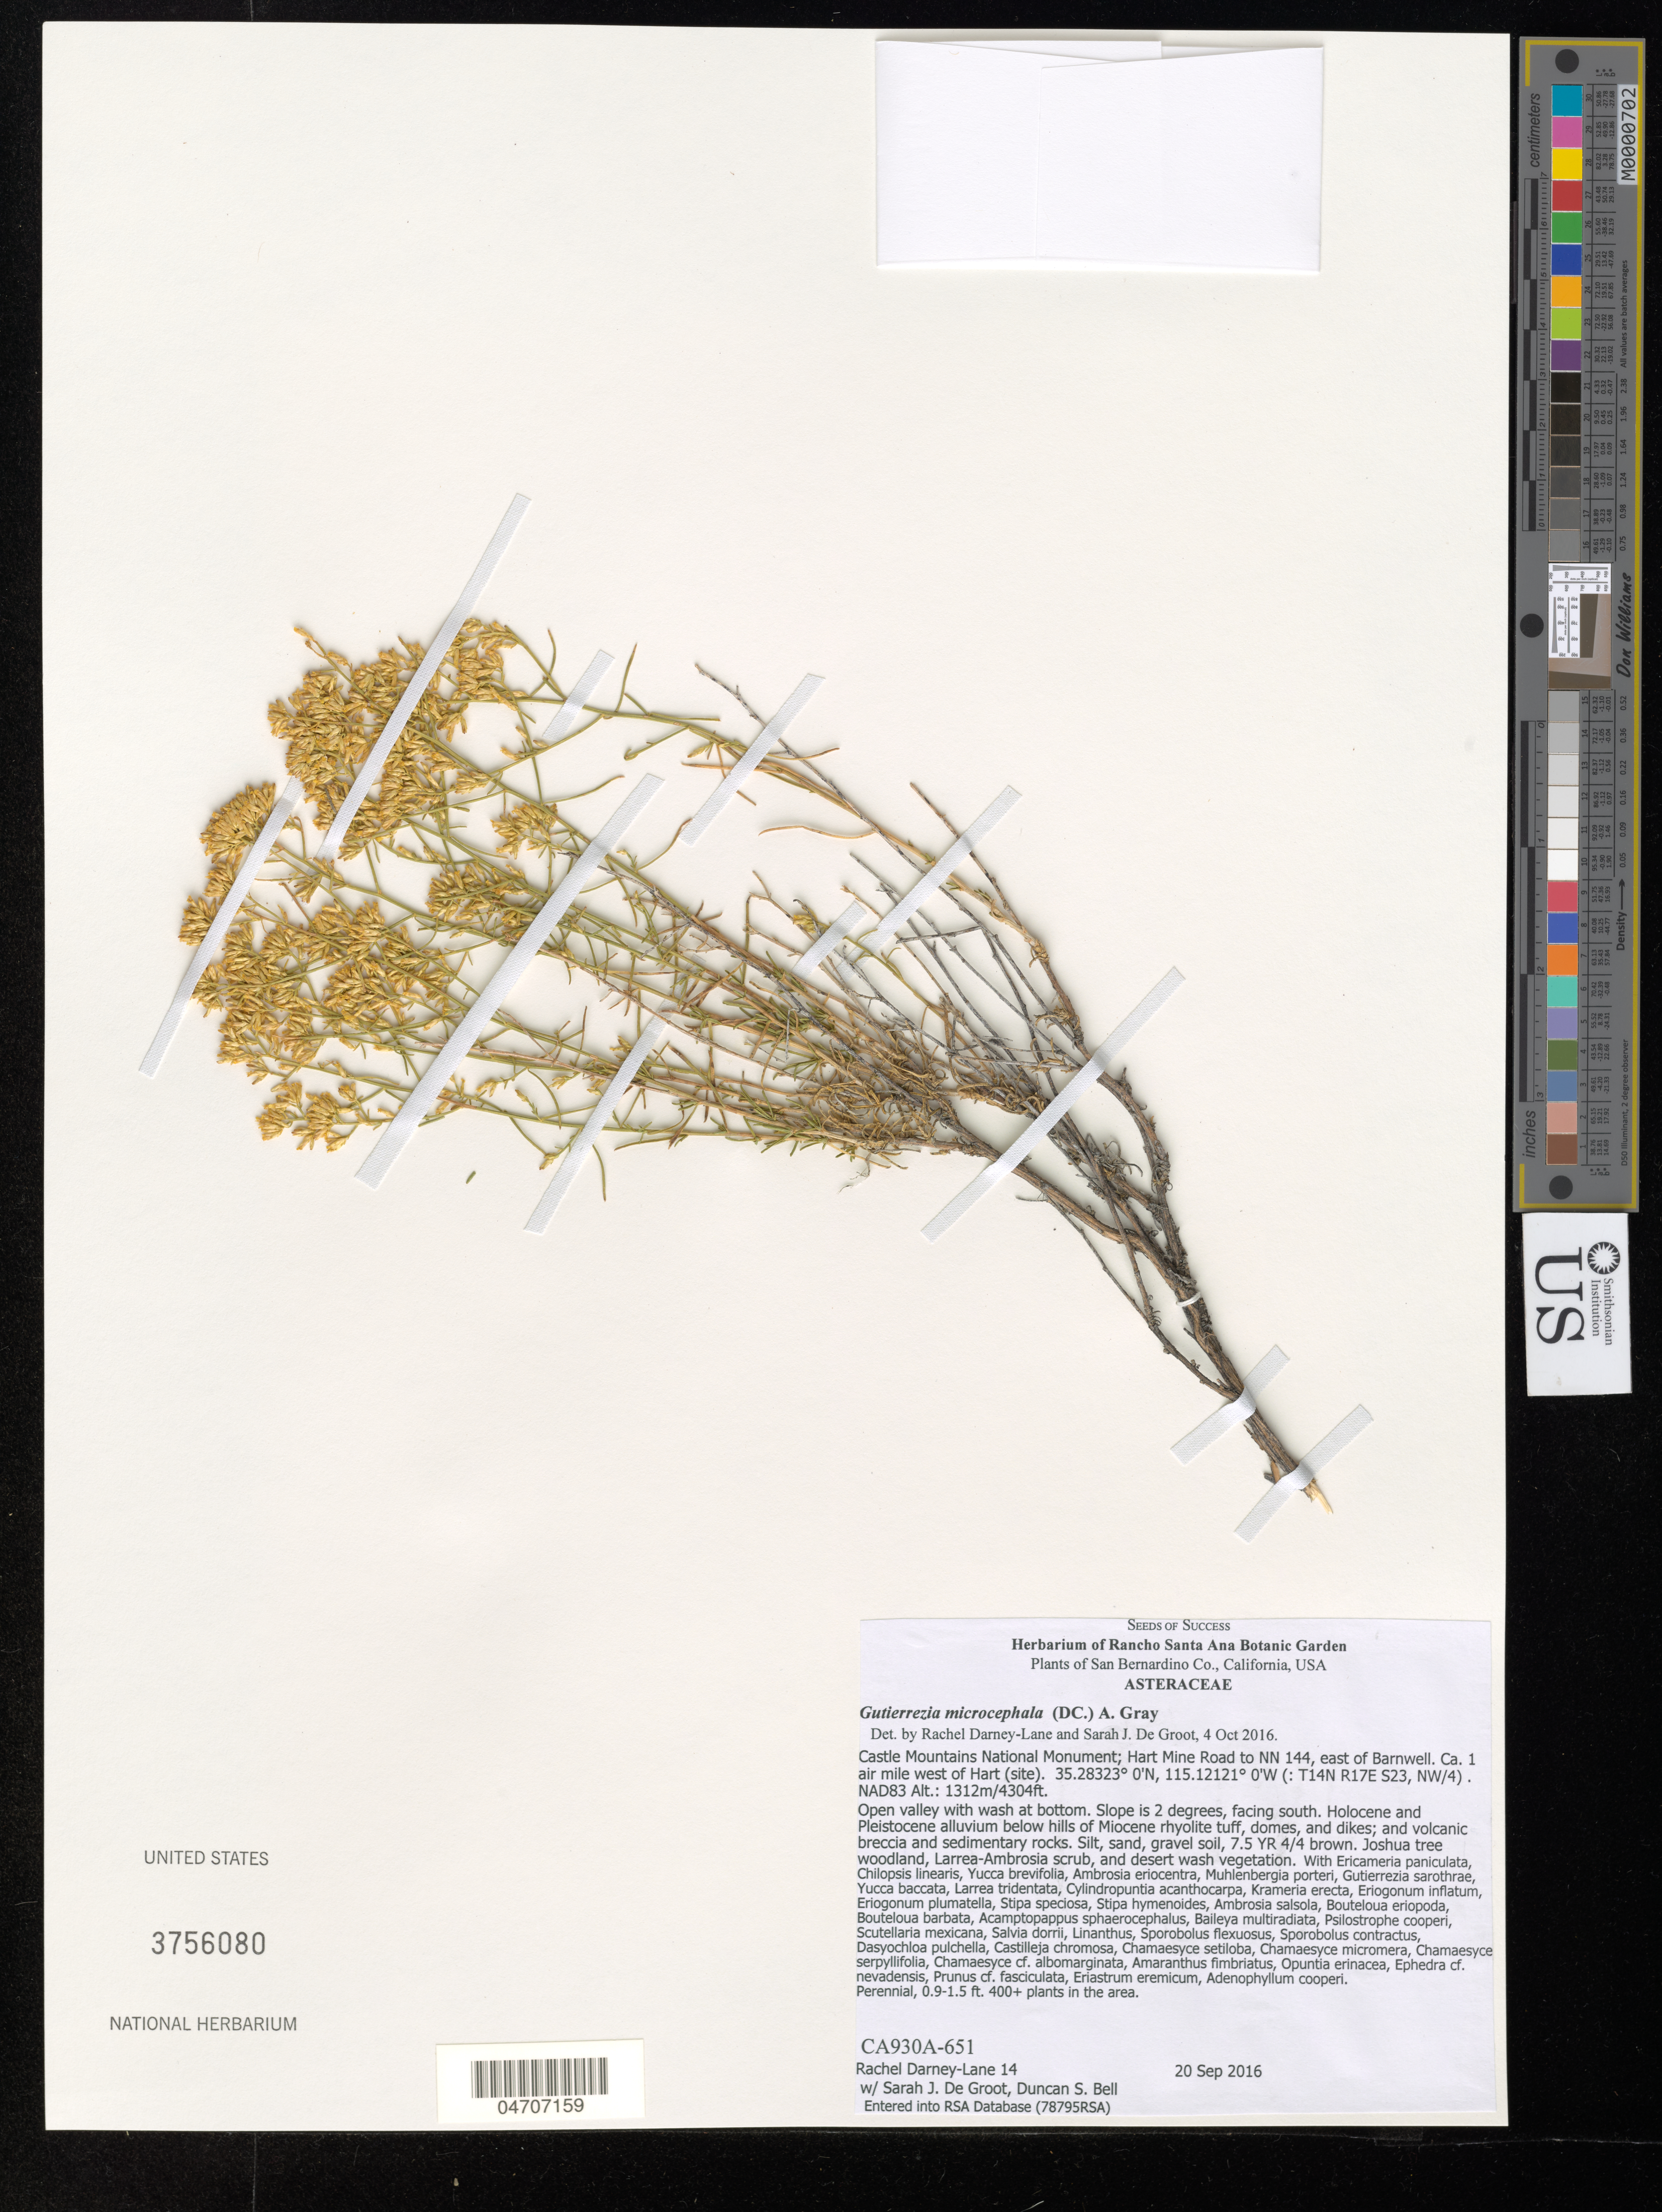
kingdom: Plantae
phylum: Tracheophyta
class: Magnoliopsida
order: Asterales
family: Asteraceae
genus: Gutierrezia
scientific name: Gutierrezia microcephala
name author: (DC.) A. Gray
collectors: R. Darney-Lane, S. De Groot & D. S. Bell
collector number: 14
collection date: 2016-09-20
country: United States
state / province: California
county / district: San Bernardino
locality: San Bernardino Co. Castle Mountains National Monument; Hart Mine Road to NN 144, east of Barnwell. Ca. 1 air mile west of Hart (site). (: T14N R17E S23, NW/4). NAD83.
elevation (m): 1312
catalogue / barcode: US 3756080